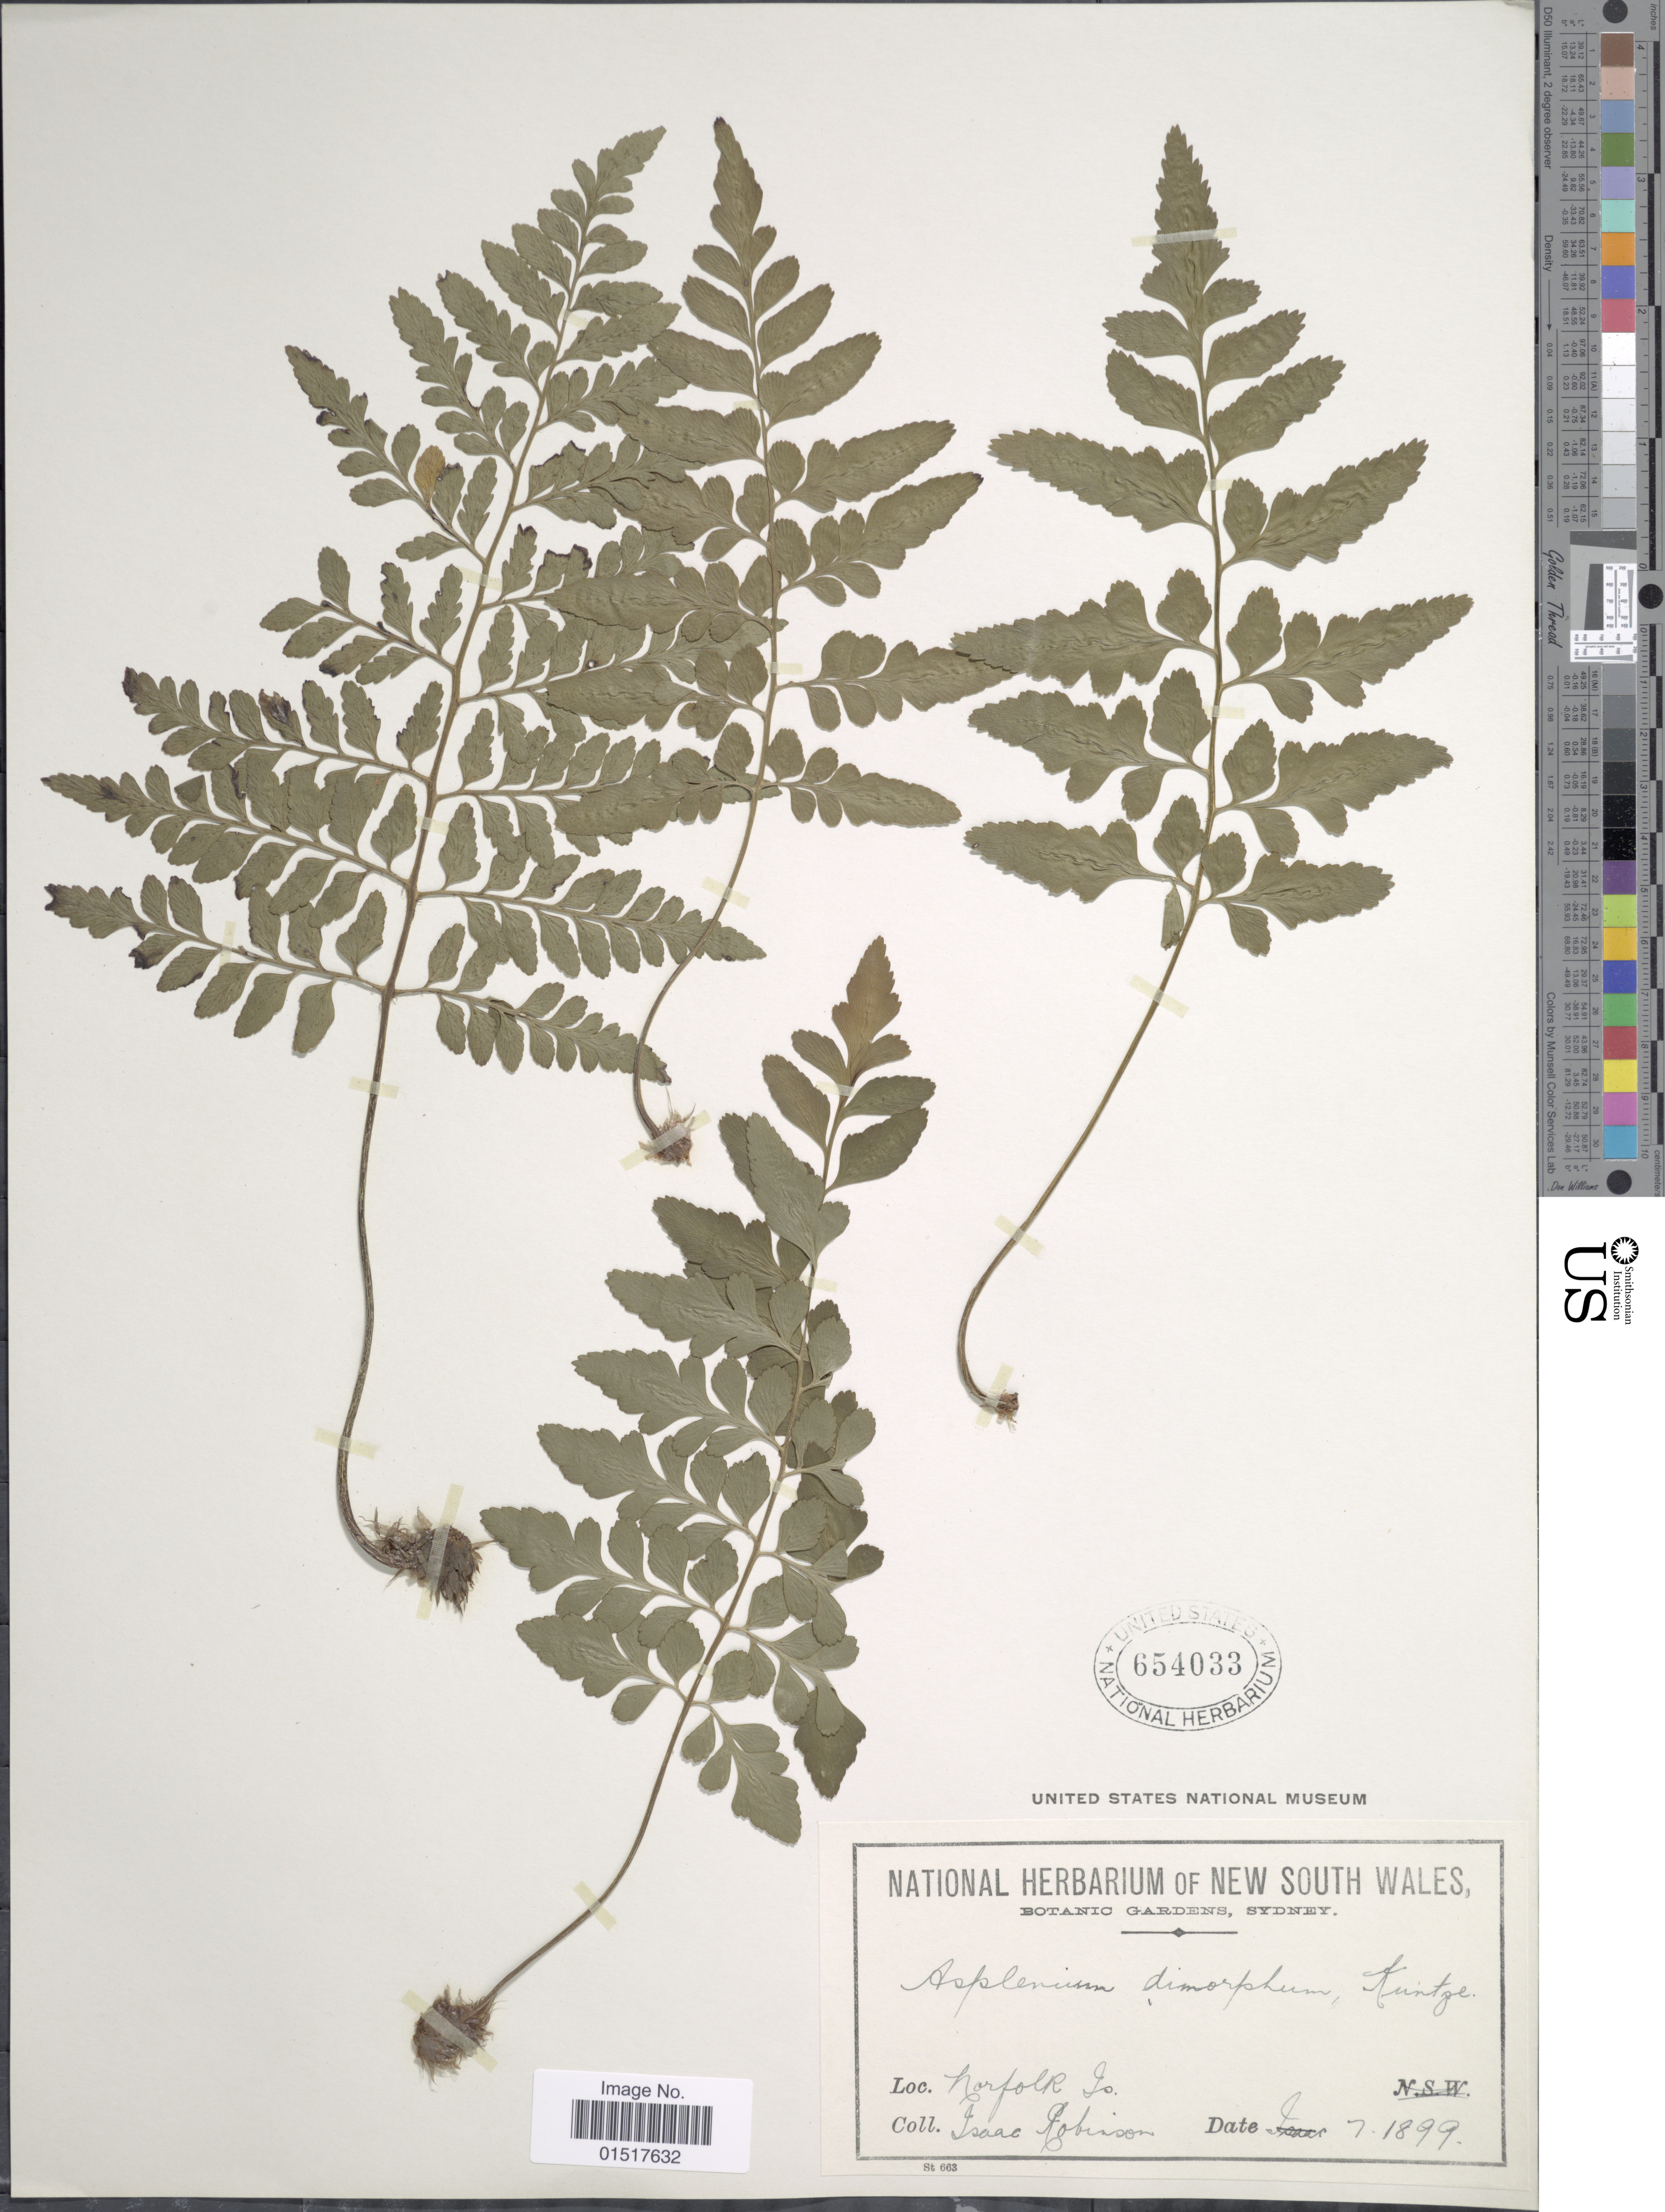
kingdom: Plantae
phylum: Tracheophyta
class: Polypodiopsida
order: Polypodiales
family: Aspleniaceae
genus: Asplenium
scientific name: Asplenium difforme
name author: R. Br.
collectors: I. H. Robinson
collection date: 1899-07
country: Australia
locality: Norfolk Is.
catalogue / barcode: US 654033